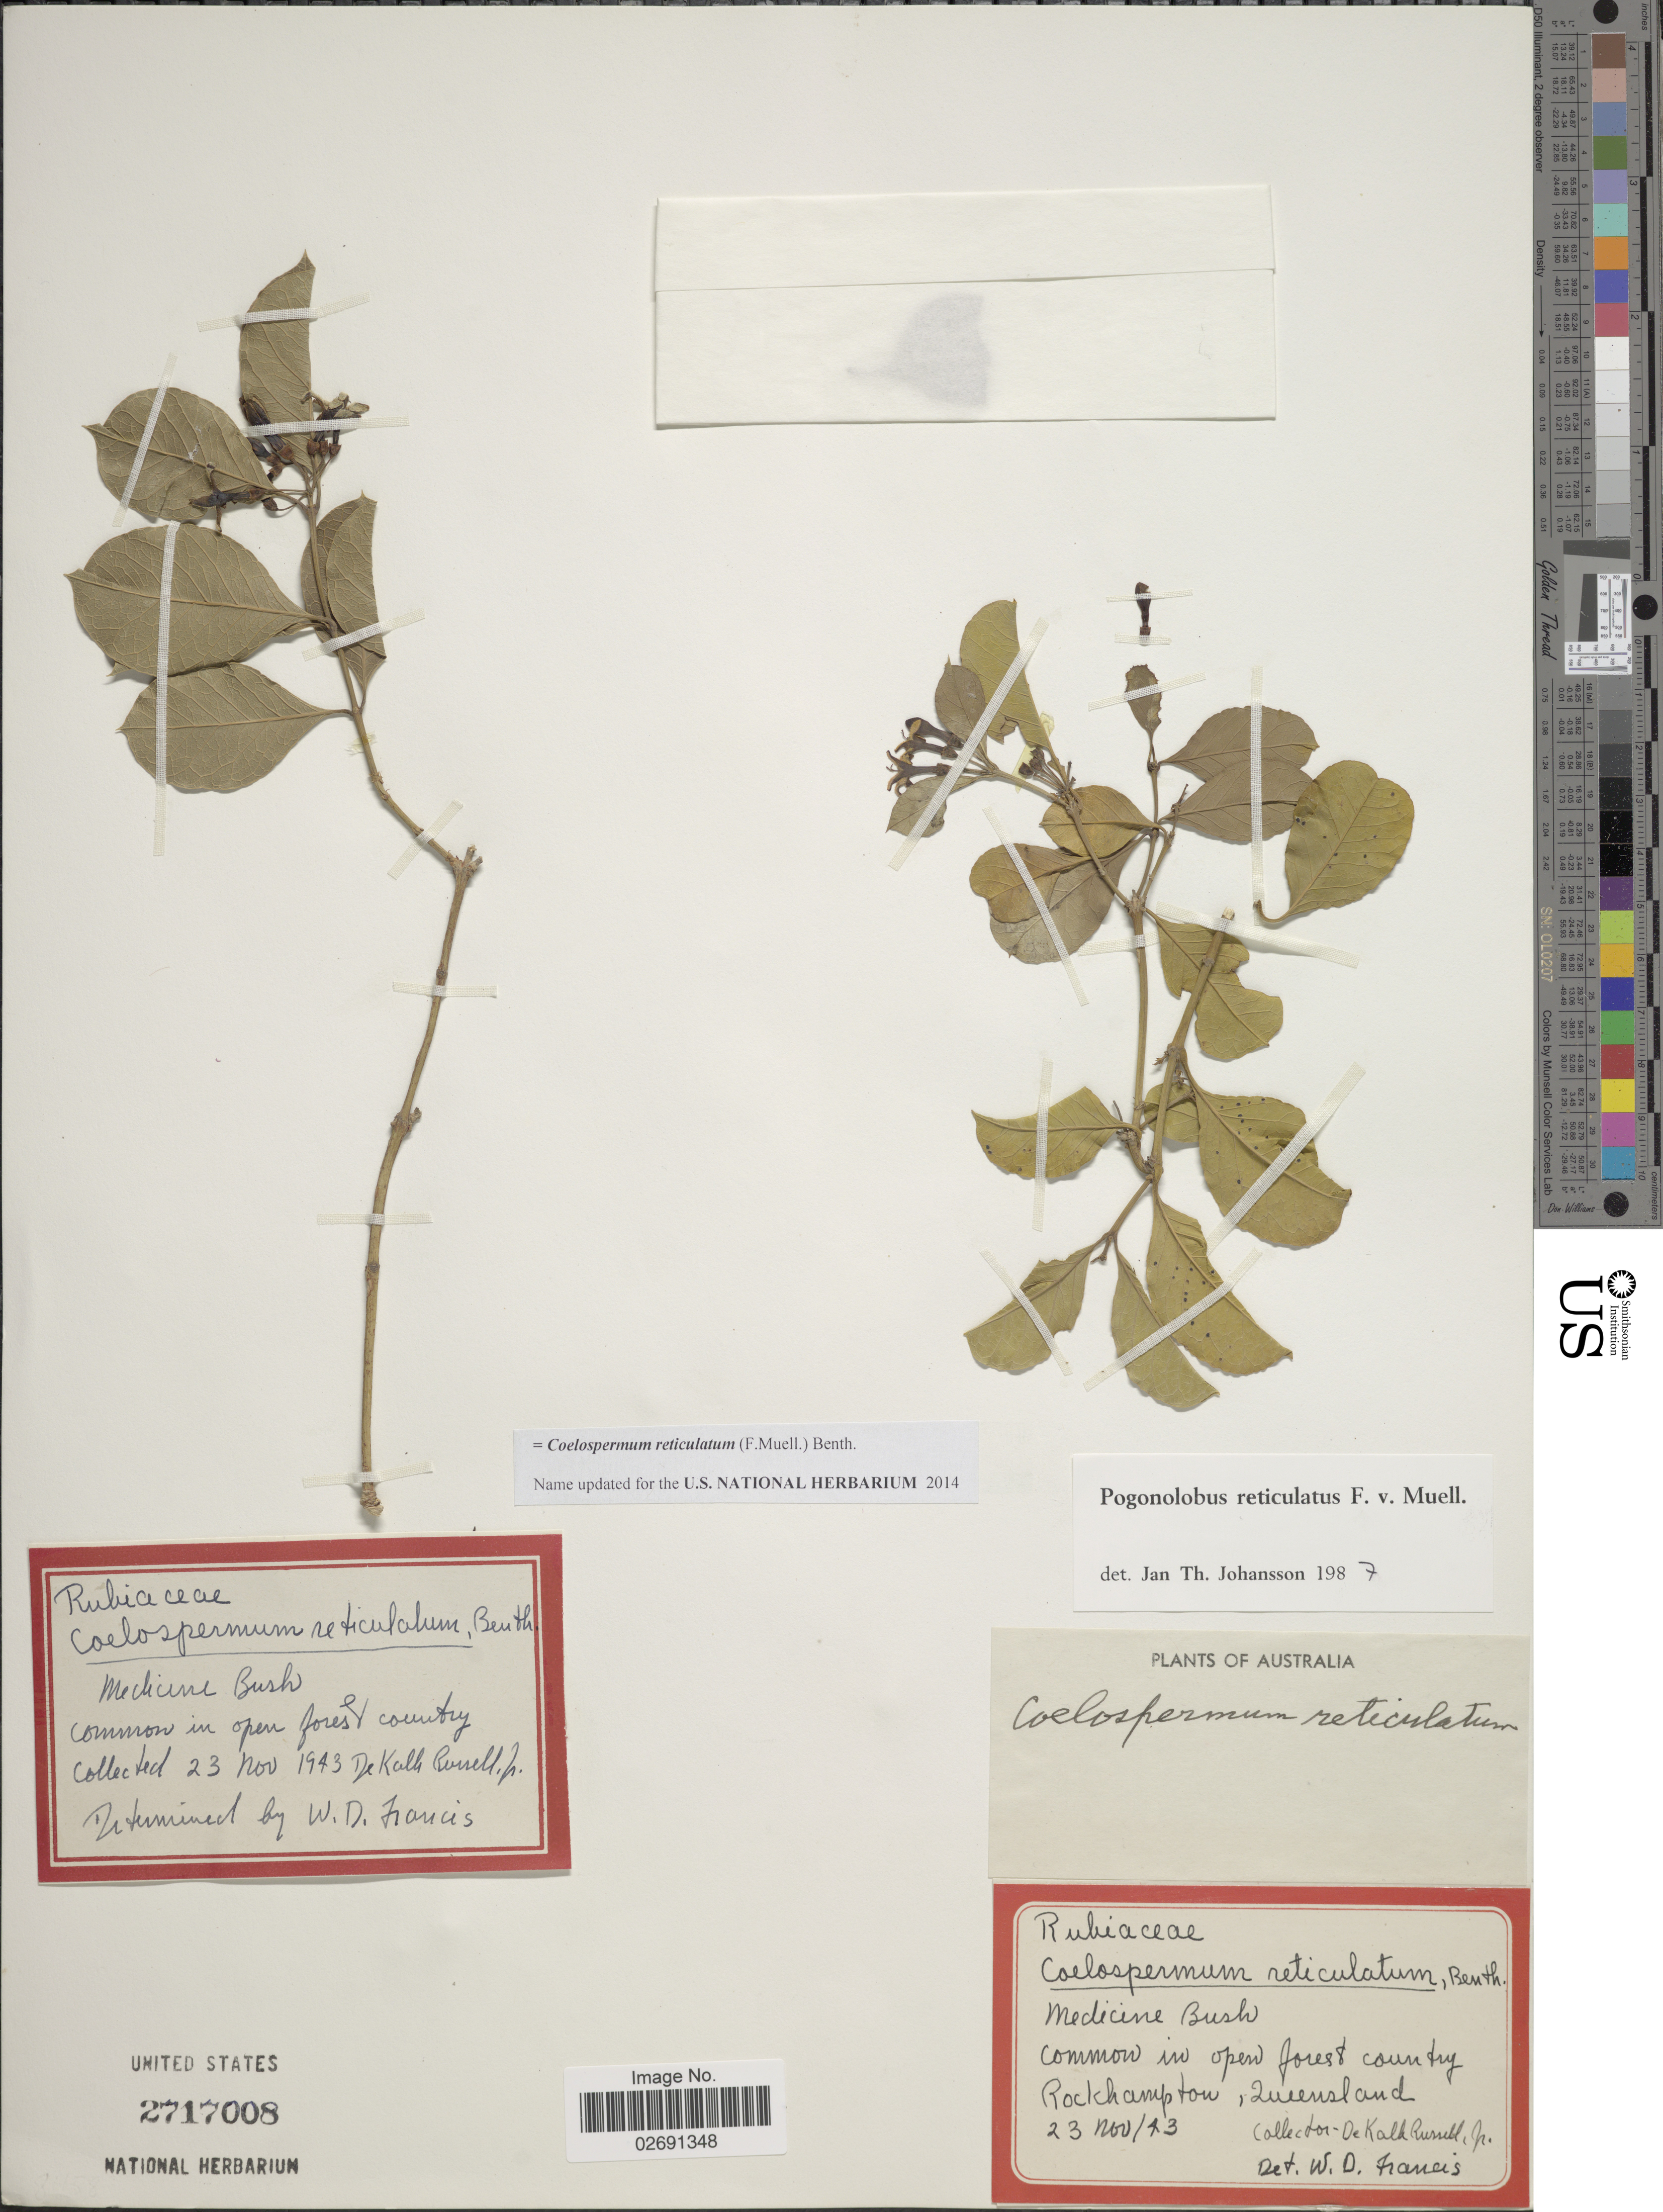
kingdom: Plantae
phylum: Tracheophyta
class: Magnoliopsida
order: Gentianales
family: Rubiaceae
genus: Coelospermum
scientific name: Coelospermum reticulatum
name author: (F. Muell.) Benth.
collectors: D. K. Russell Jr.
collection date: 1943-11-23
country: Australia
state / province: Queensland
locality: In open forest country, Rockhampton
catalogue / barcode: US 2717008